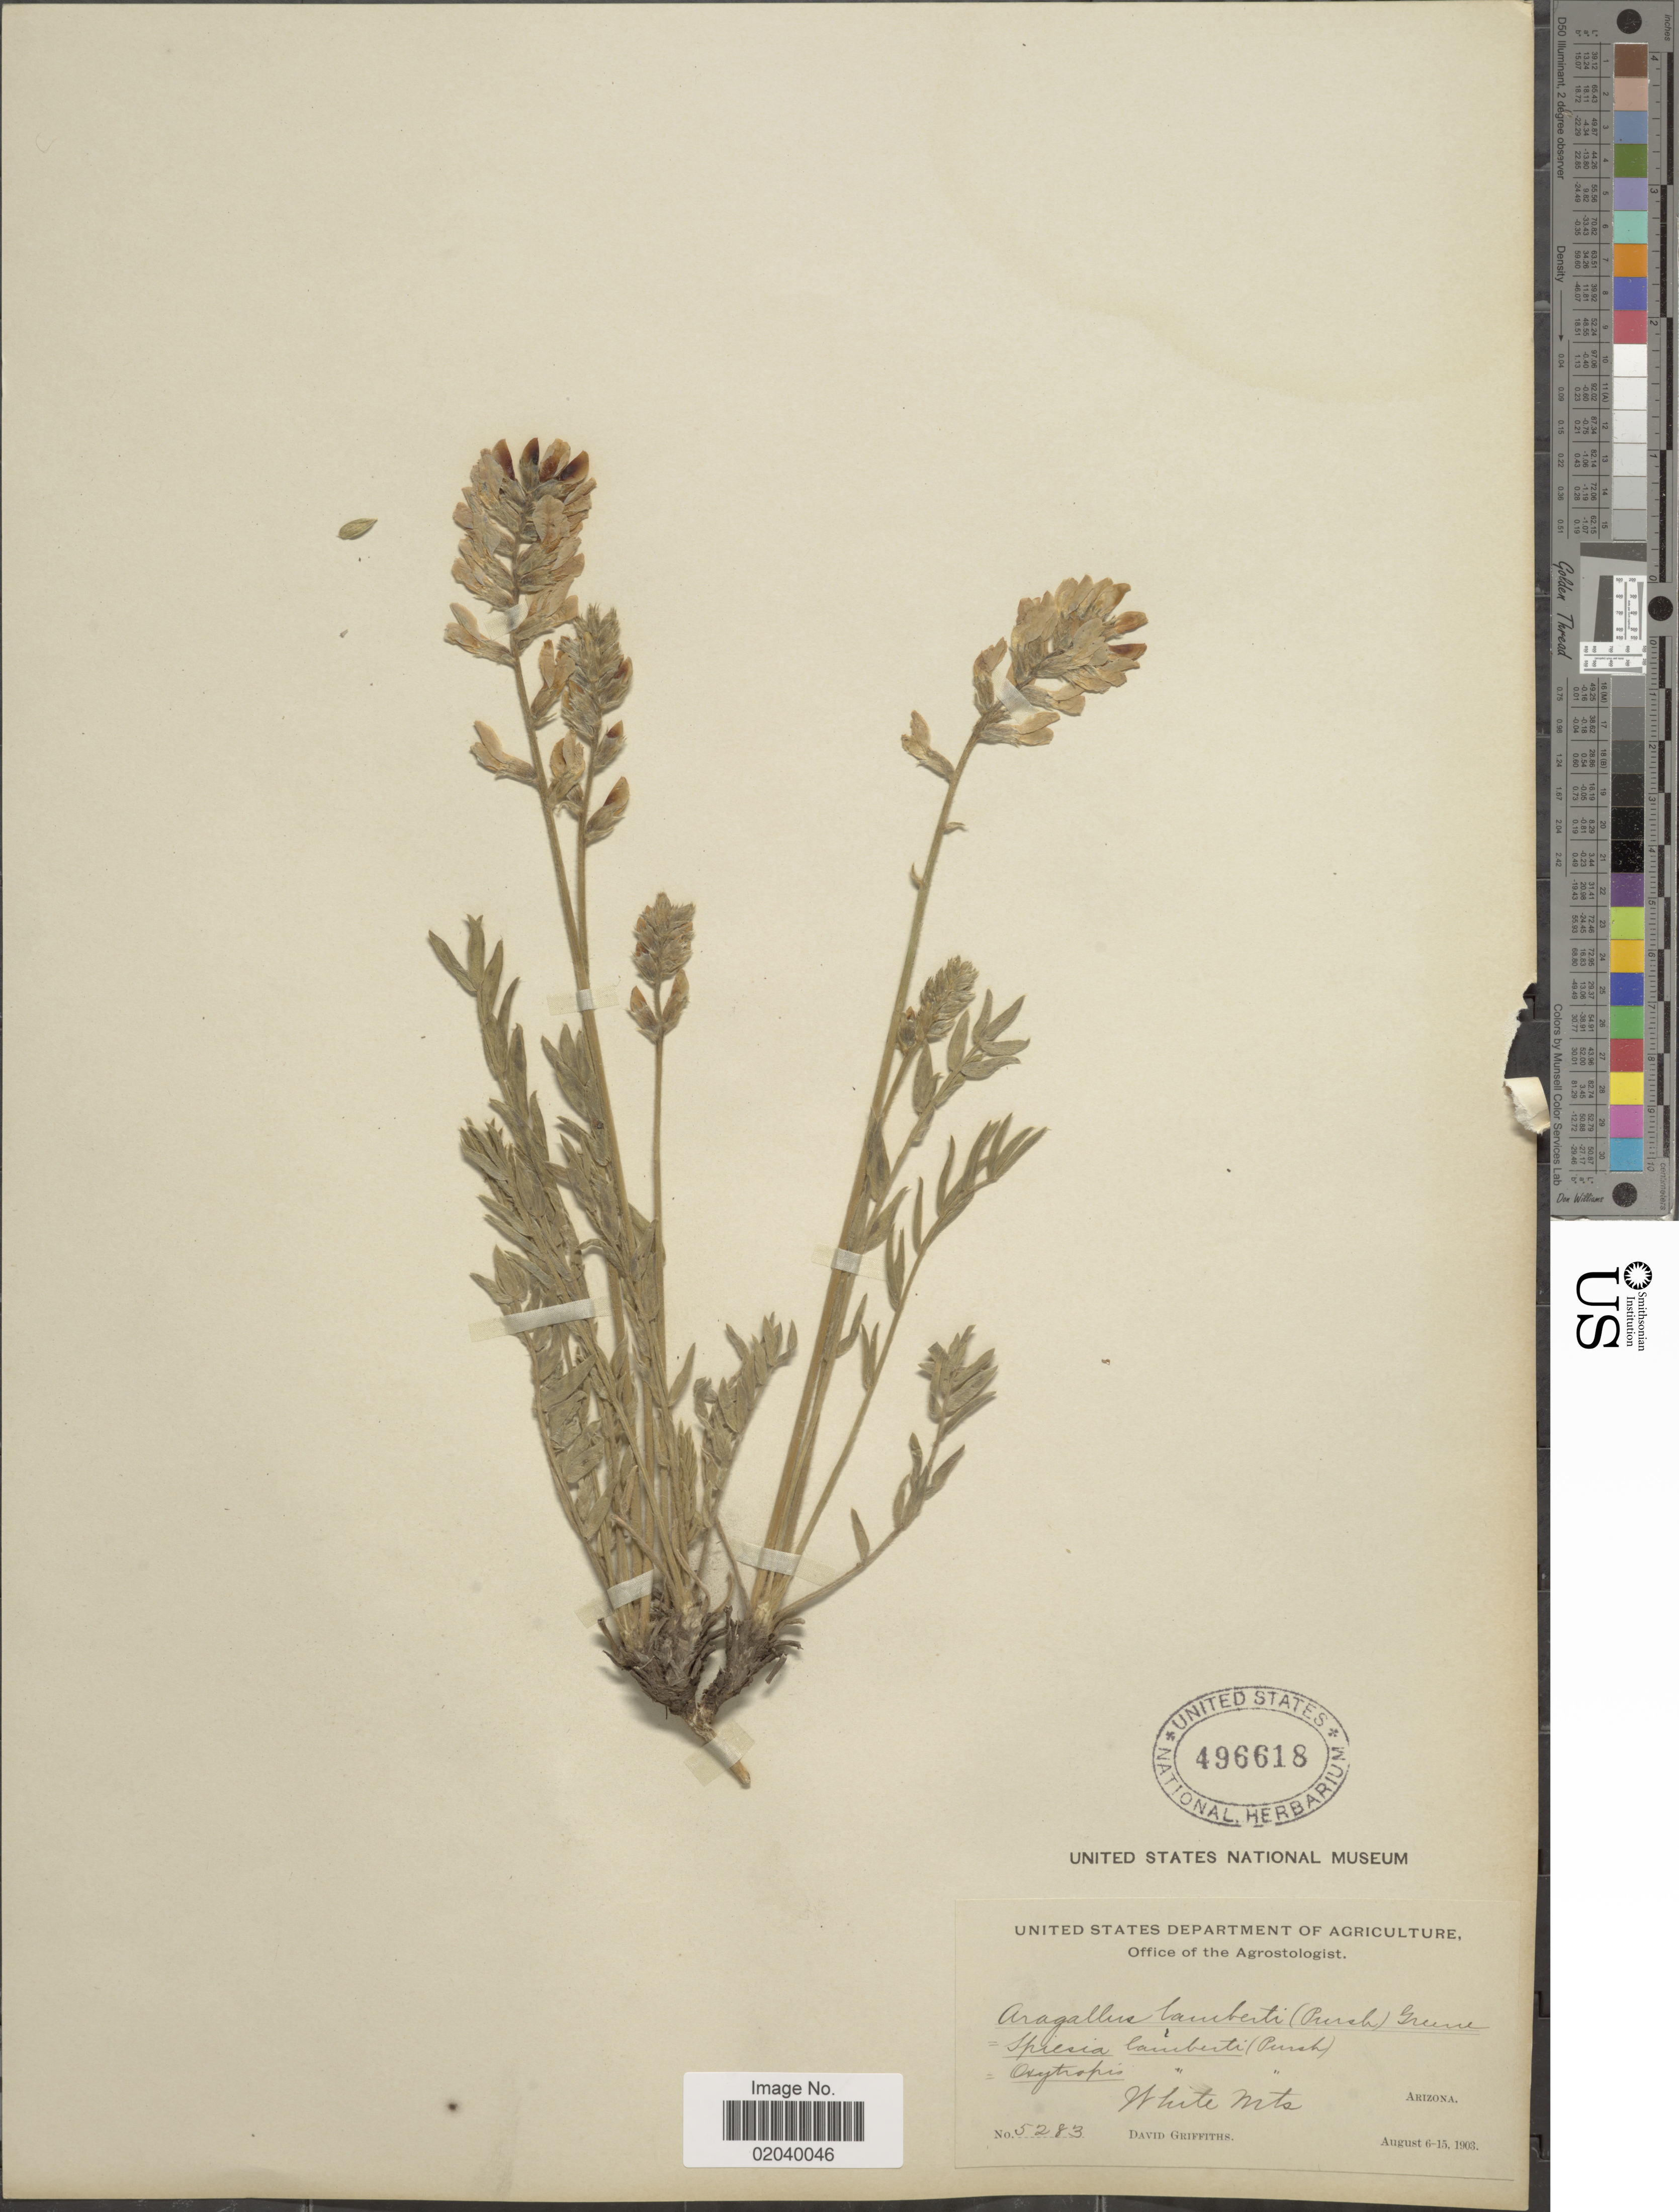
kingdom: Plantae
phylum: Tracheophyta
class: Magnoliopsida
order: Fabales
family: Fabaceae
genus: Oxytropis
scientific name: Oxytropis lambertii var. bigelovii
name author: A. Gray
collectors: D. Griffiths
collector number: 5283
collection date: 1903-08-06/1903-08-15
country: United States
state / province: Arizona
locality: White Mts.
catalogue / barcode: US 496618